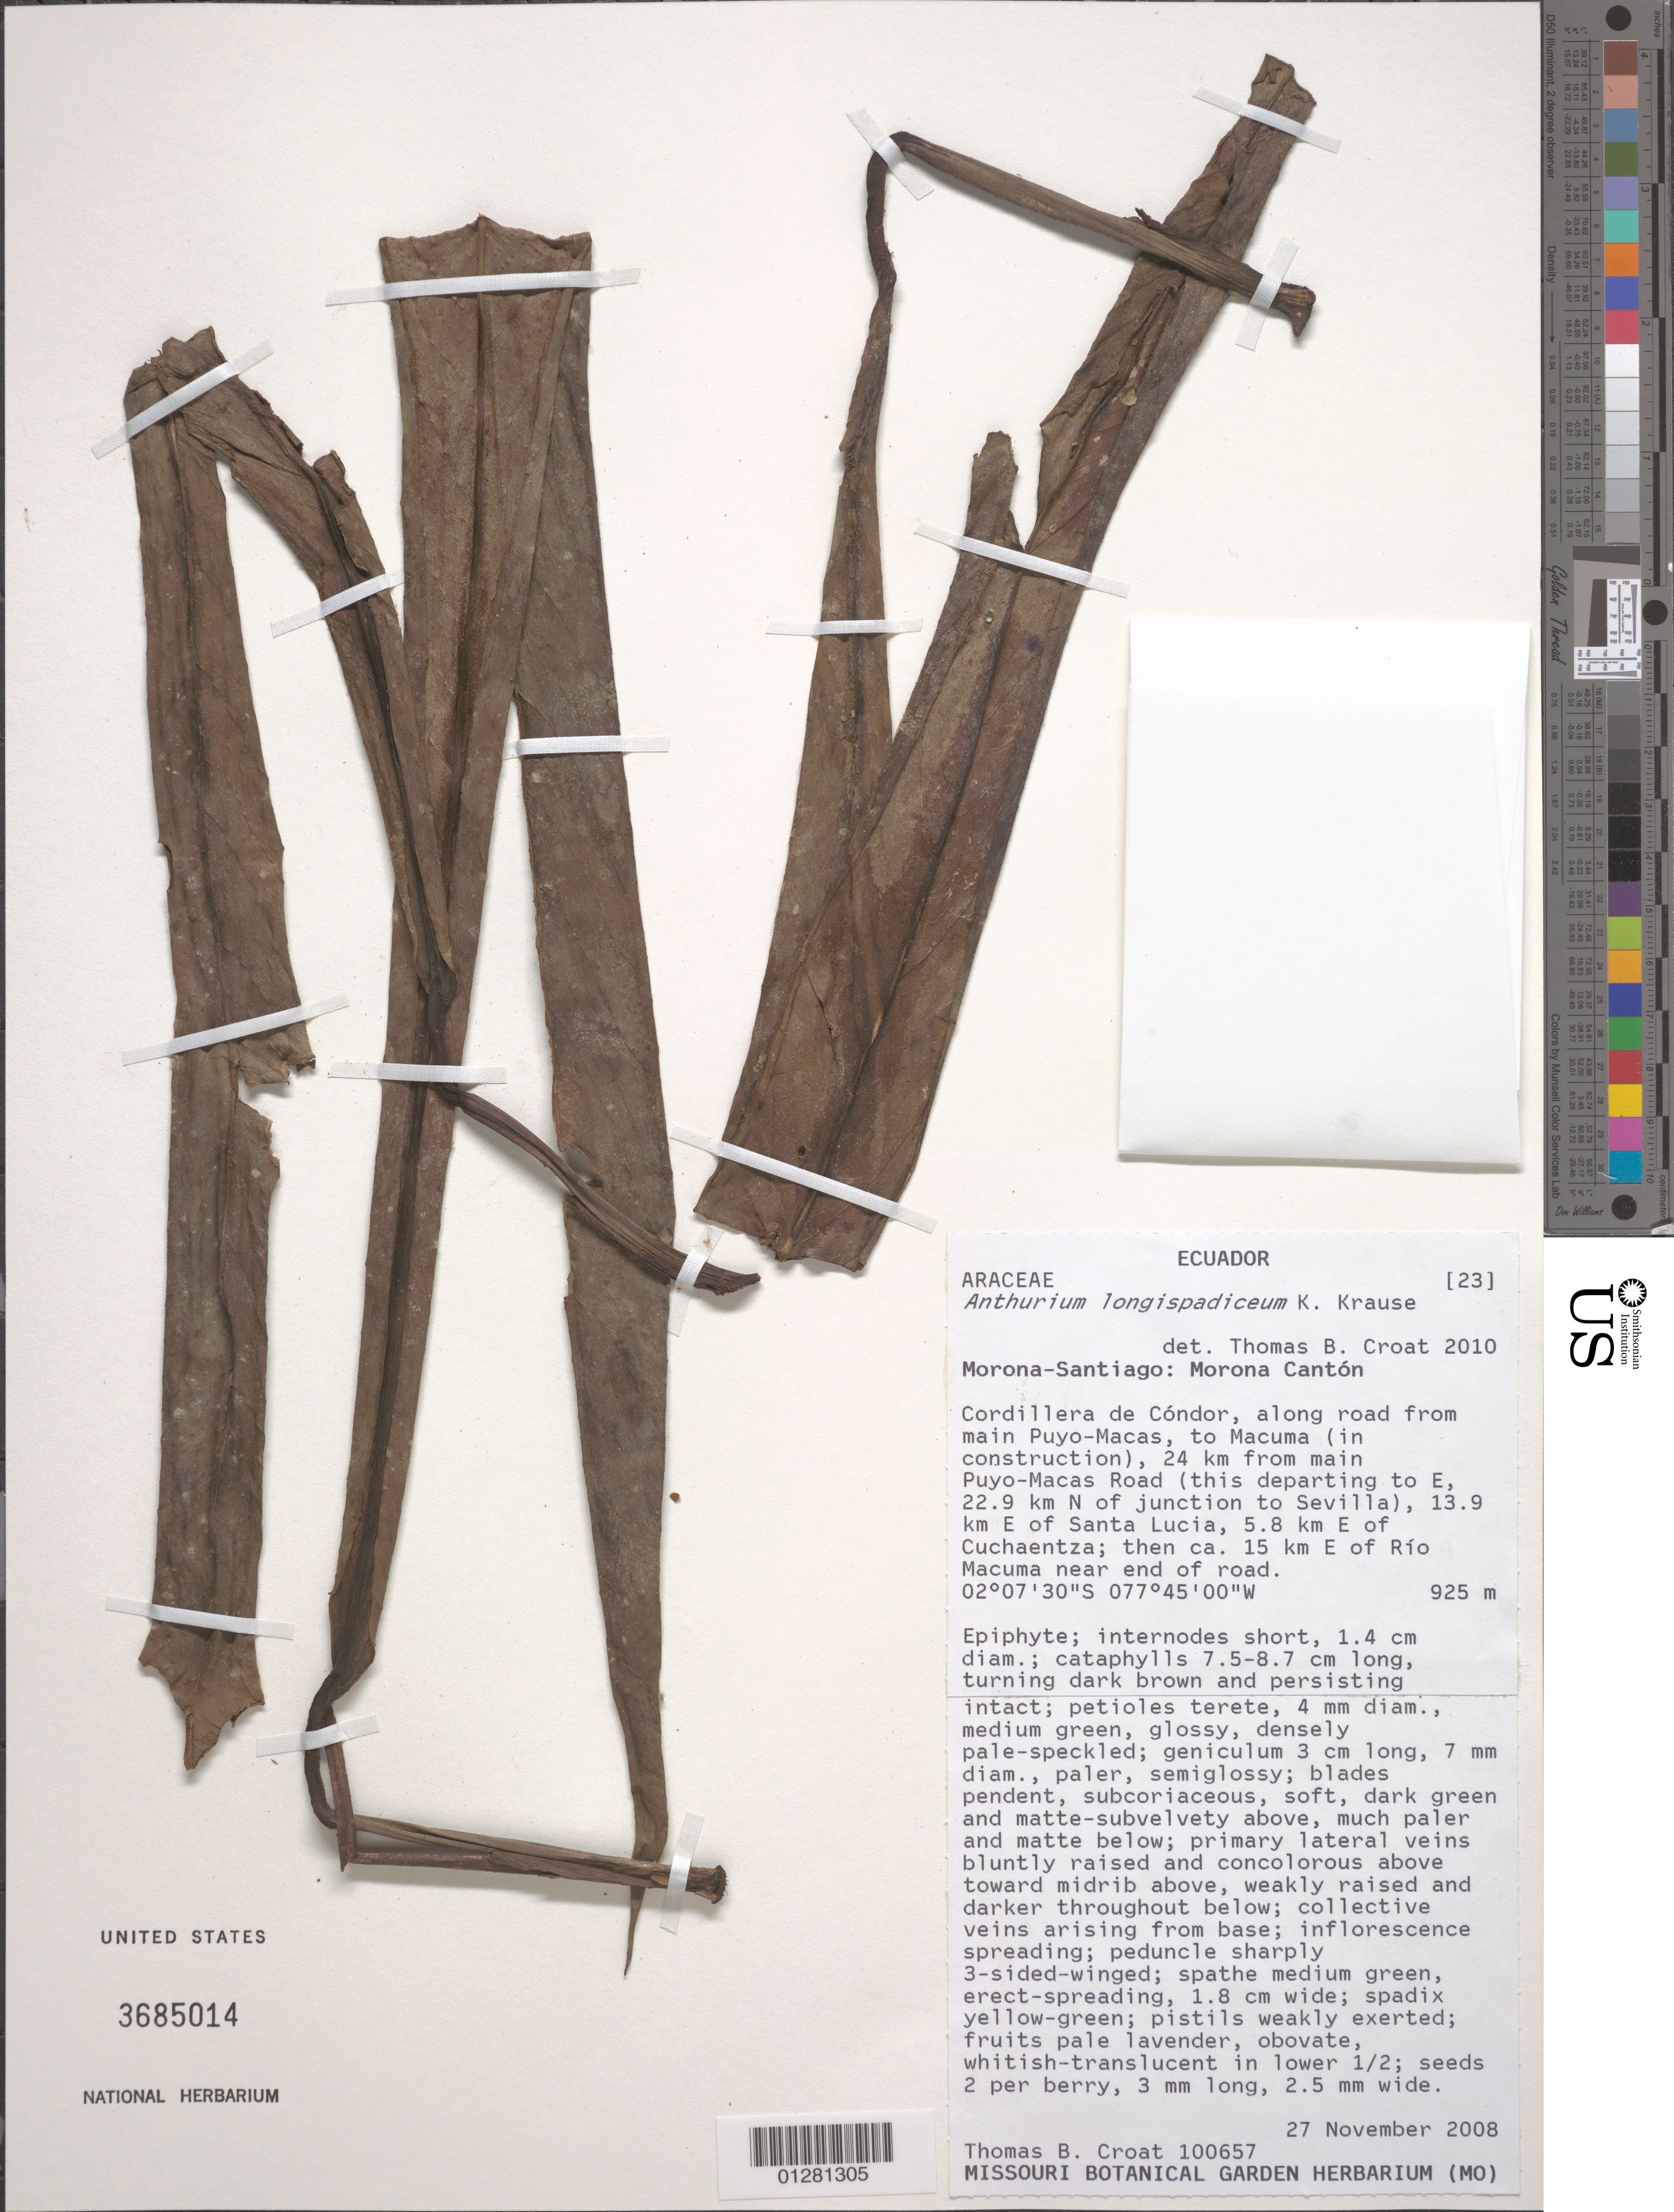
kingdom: Plantae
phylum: Tracheophyta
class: Liliopsida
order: Alismatales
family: Araceae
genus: Anthurium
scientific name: Anthurium longispadiceum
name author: K. Krause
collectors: T. B. Croat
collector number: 100657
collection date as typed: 27 Nov 2008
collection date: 2008-11-27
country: Ecuador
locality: Morona-Santiago: Morona Canton. Cordillera de Condor, along road from main Puyo-Macas, to Macuma.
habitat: Epiphyte.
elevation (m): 925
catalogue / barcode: US 3685014